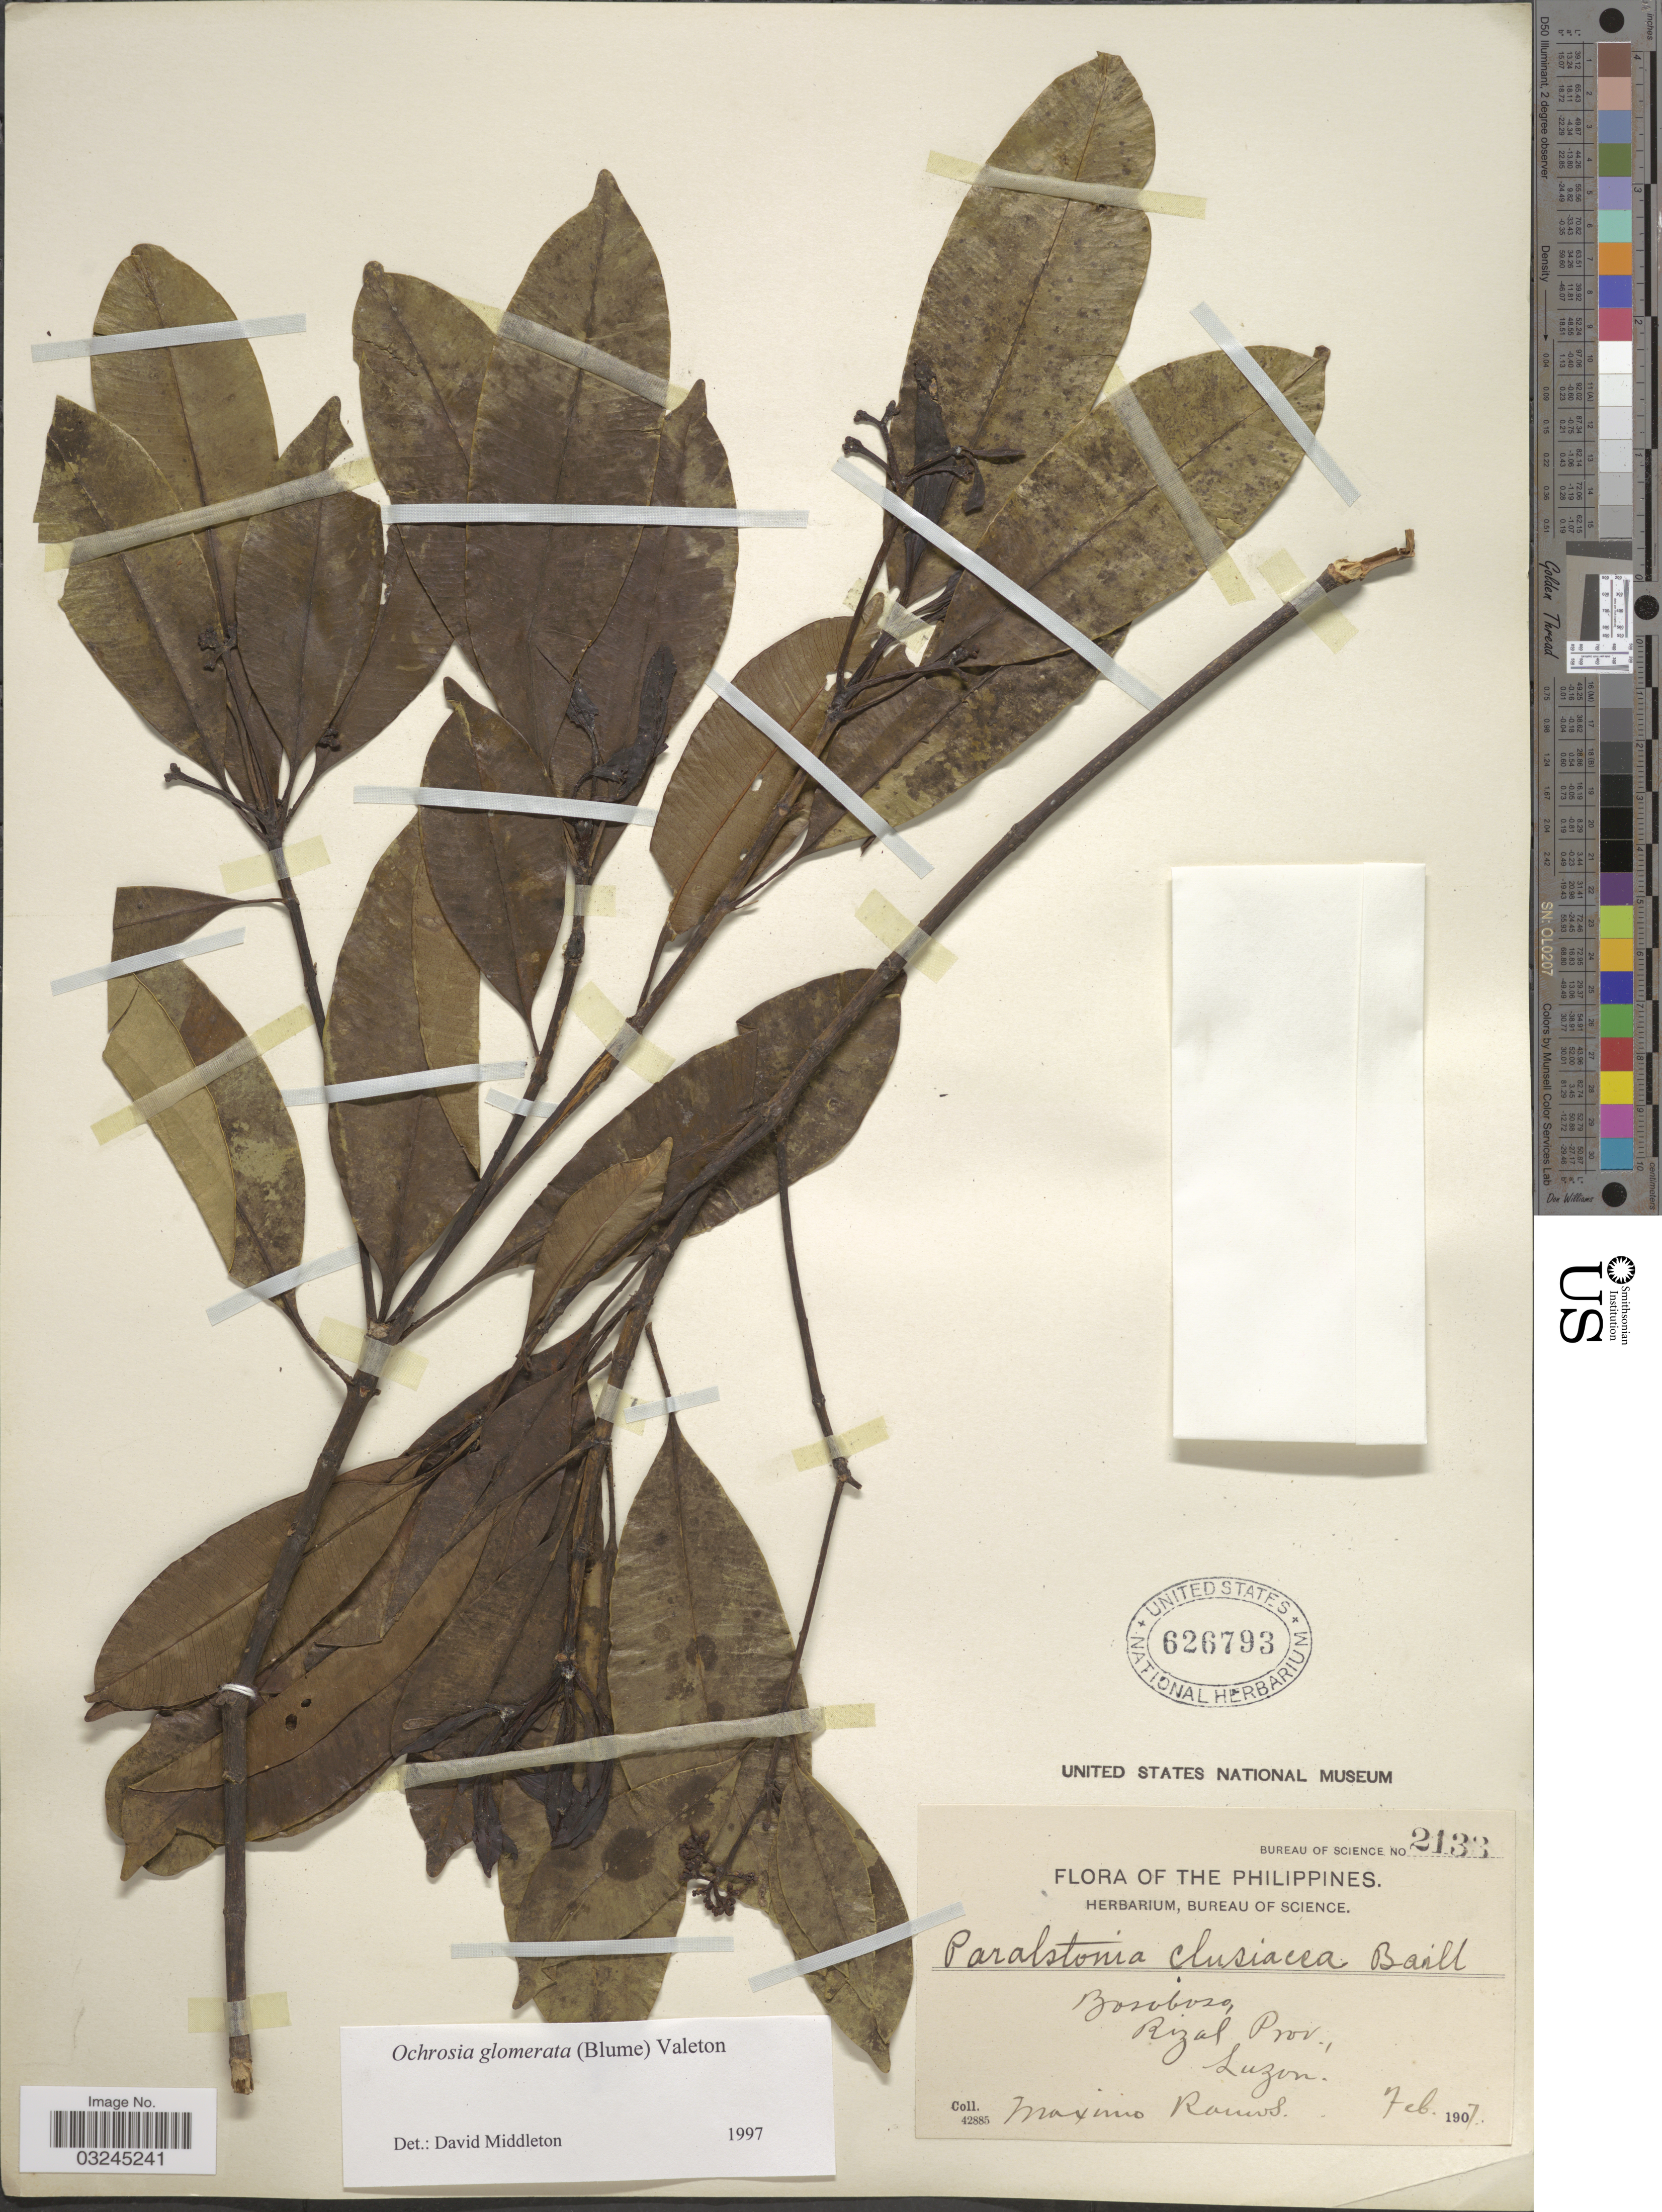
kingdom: Plantae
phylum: Tracheophyta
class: Magnoliopsida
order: Gentianales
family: Apocynaceae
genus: Ochrosia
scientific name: Ochrosia glomerata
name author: (Blume) F. Muell.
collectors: M. Ramos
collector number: Bureau of Science 2133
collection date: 1907-02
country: Philippines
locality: Bosoboso, Rizal Prov., Luzon.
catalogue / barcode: US 626793